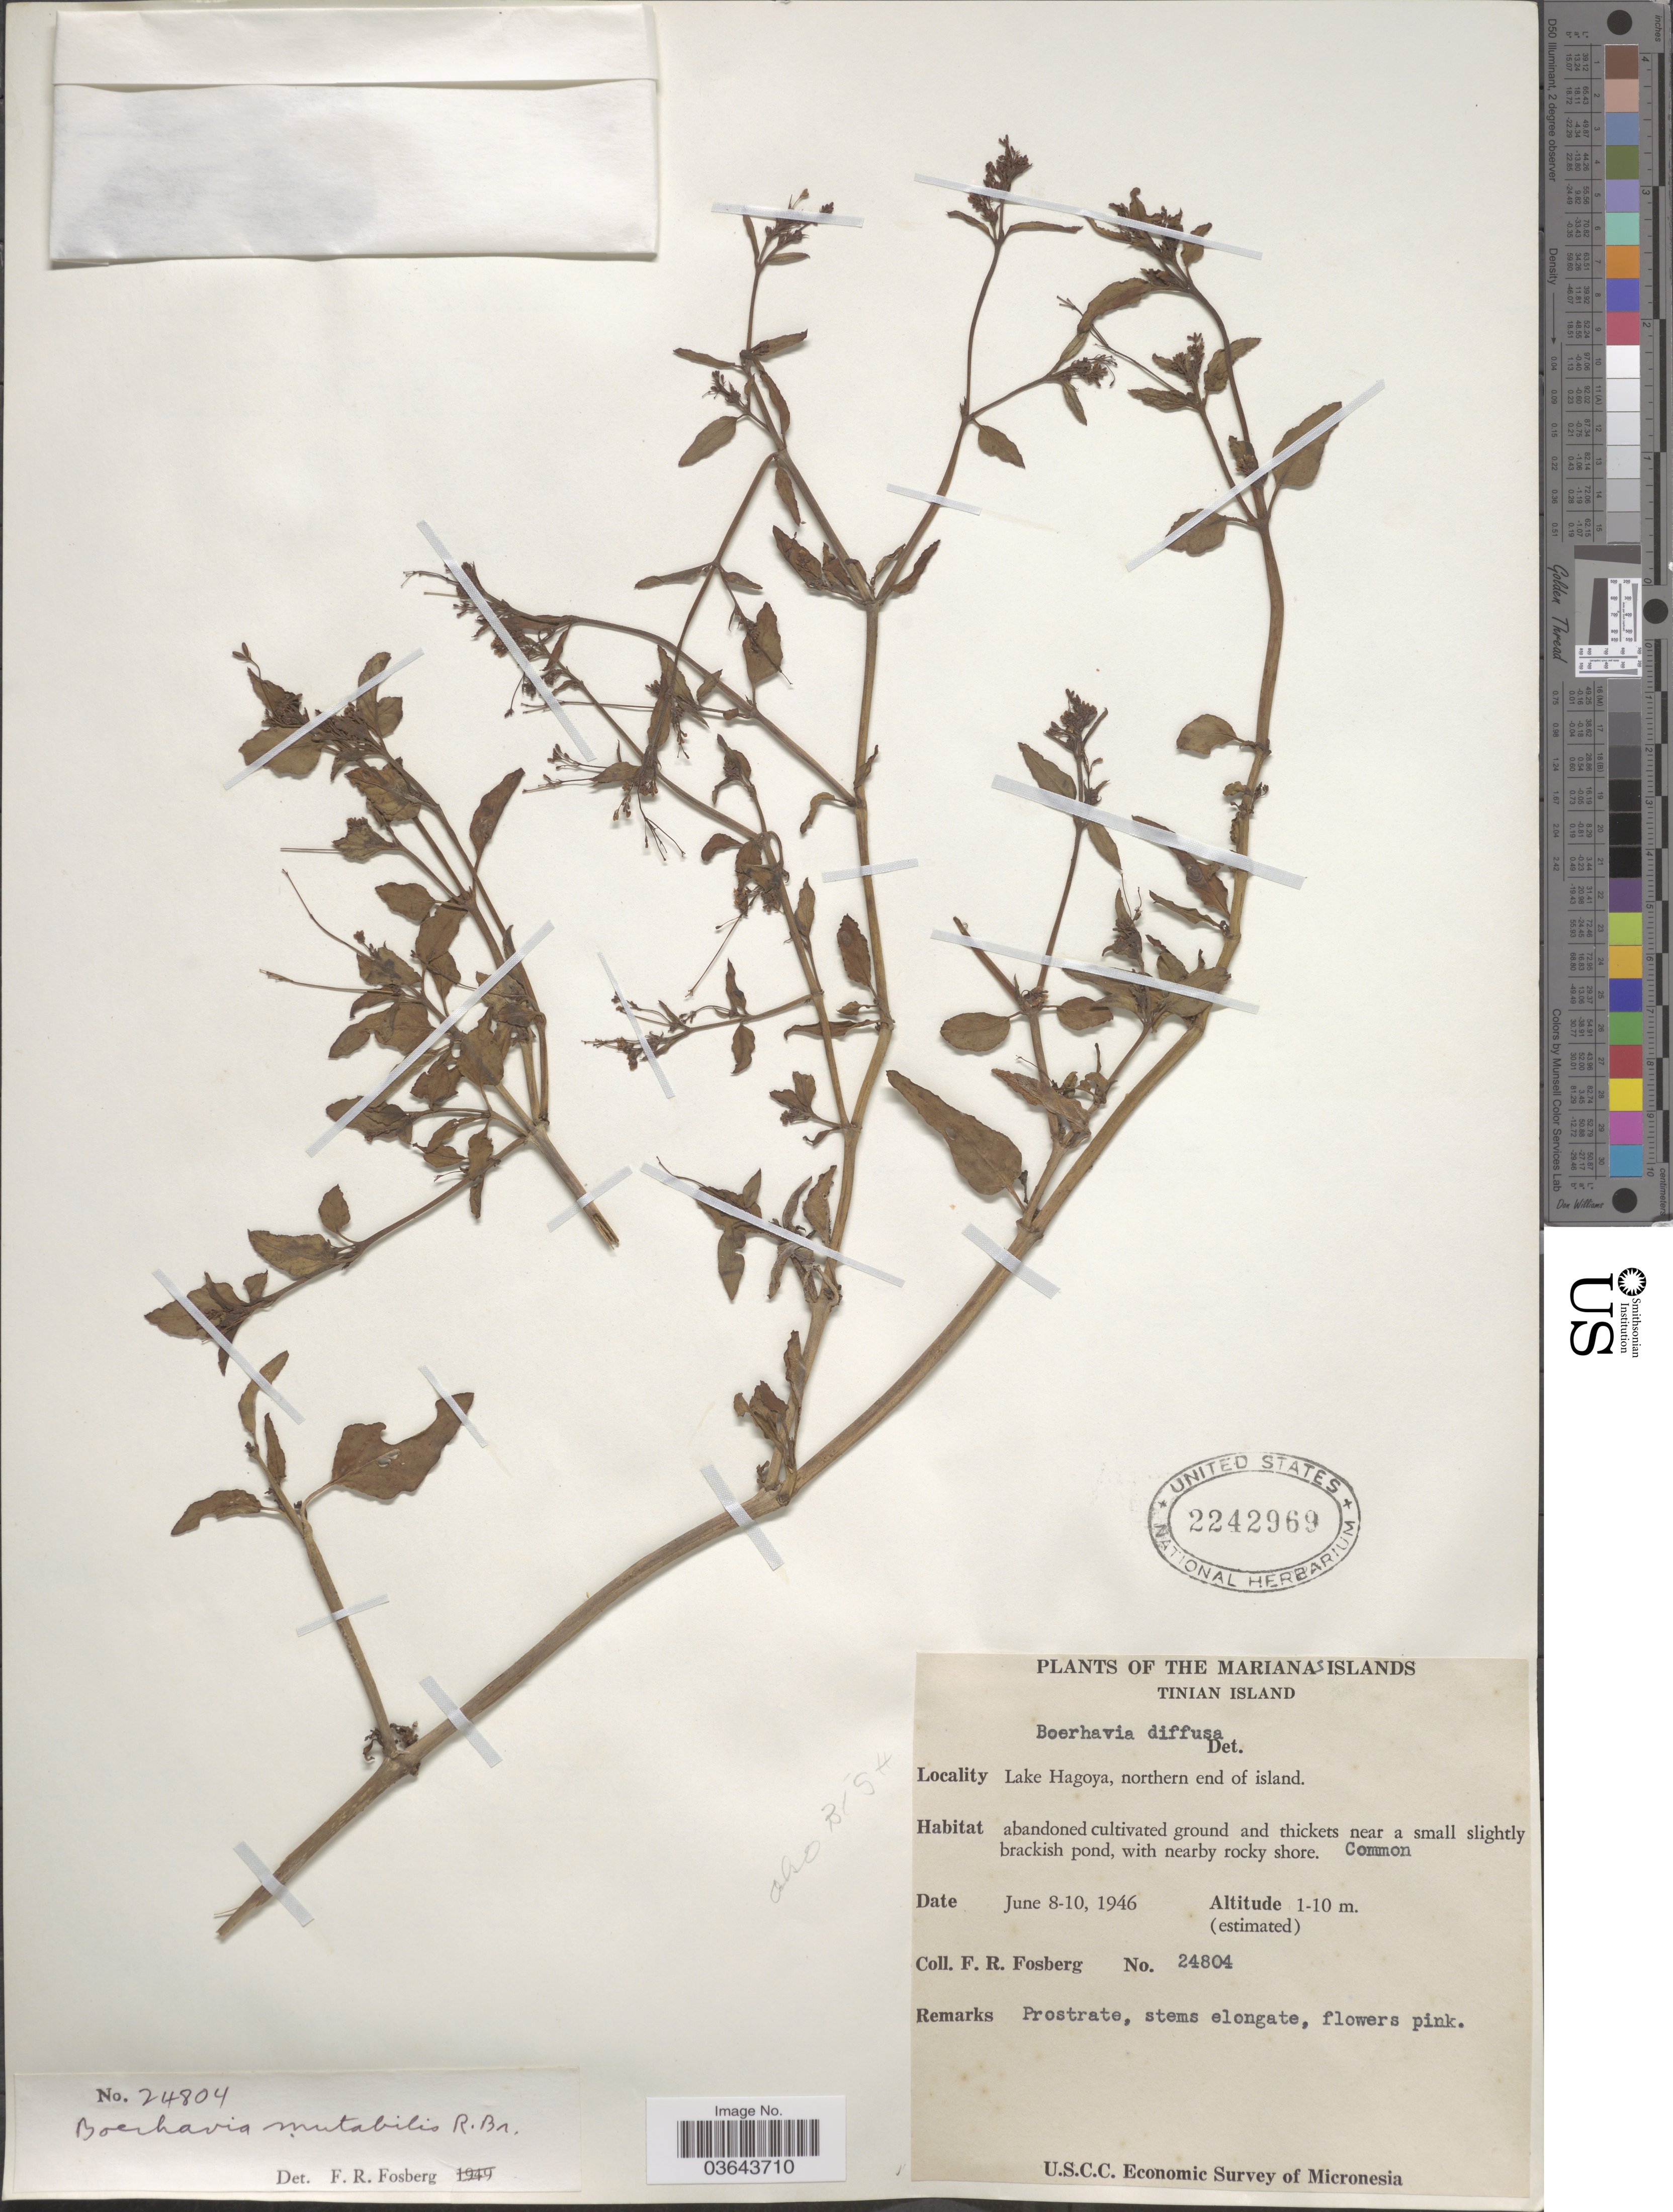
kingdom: Plantae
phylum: Tracheophyta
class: Magnoliopsida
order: Caryophyllales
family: Nyctaginaceae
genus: Boerhavia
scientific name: Boerhavia diffusa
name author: L.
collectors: F. R. Fosberg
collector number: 24804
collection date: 1946-06-08/1946-06-10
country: Northern Mariana Islands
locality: The Marianas Islands, Tinian Island. Lake Hagoya, northern end of island.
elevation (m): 1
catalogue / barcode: US 2242969